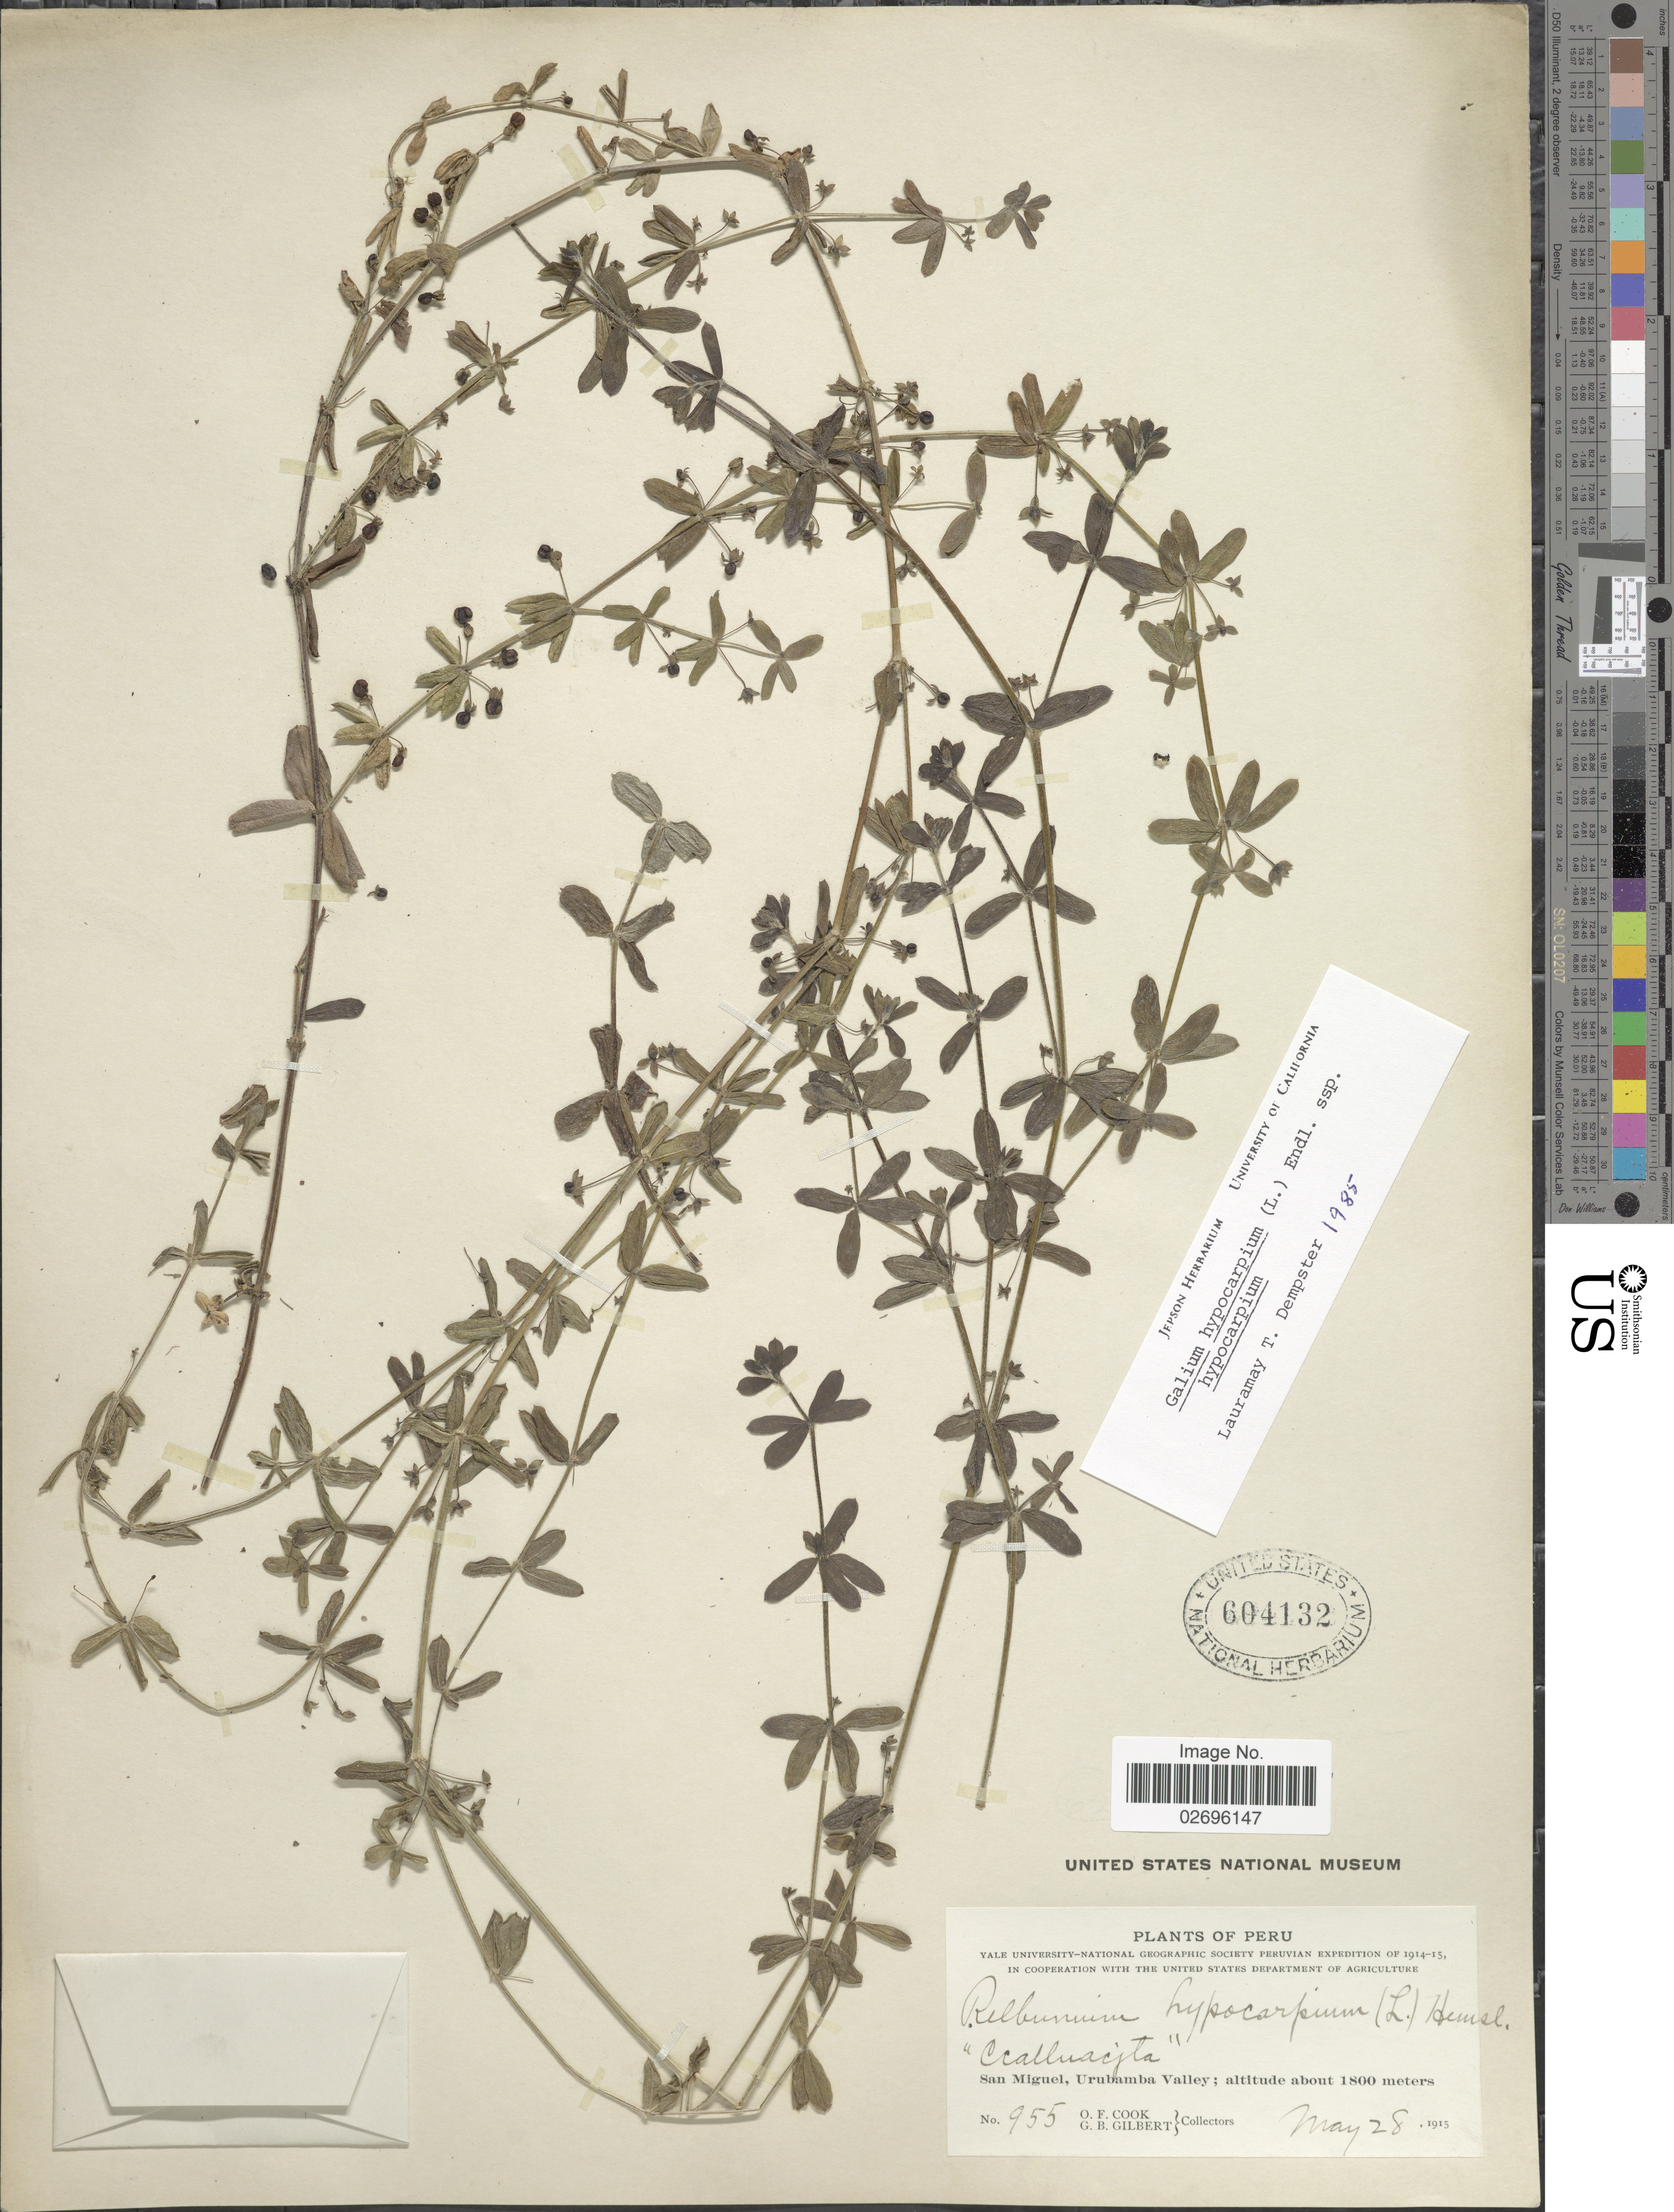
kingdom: Plantae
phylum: Tracheophyta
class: Magnoliopsida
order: Gentianales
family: Rubiaceae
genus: Galium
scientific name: Galium hypocarpium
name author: (L.) Endl. ex Griseb.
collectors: O. F. Cook & G. B. Gilbert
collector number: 955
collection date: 1915-05-28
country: Peru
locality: Cralluacjita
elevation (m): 1800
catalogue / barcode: US 604132